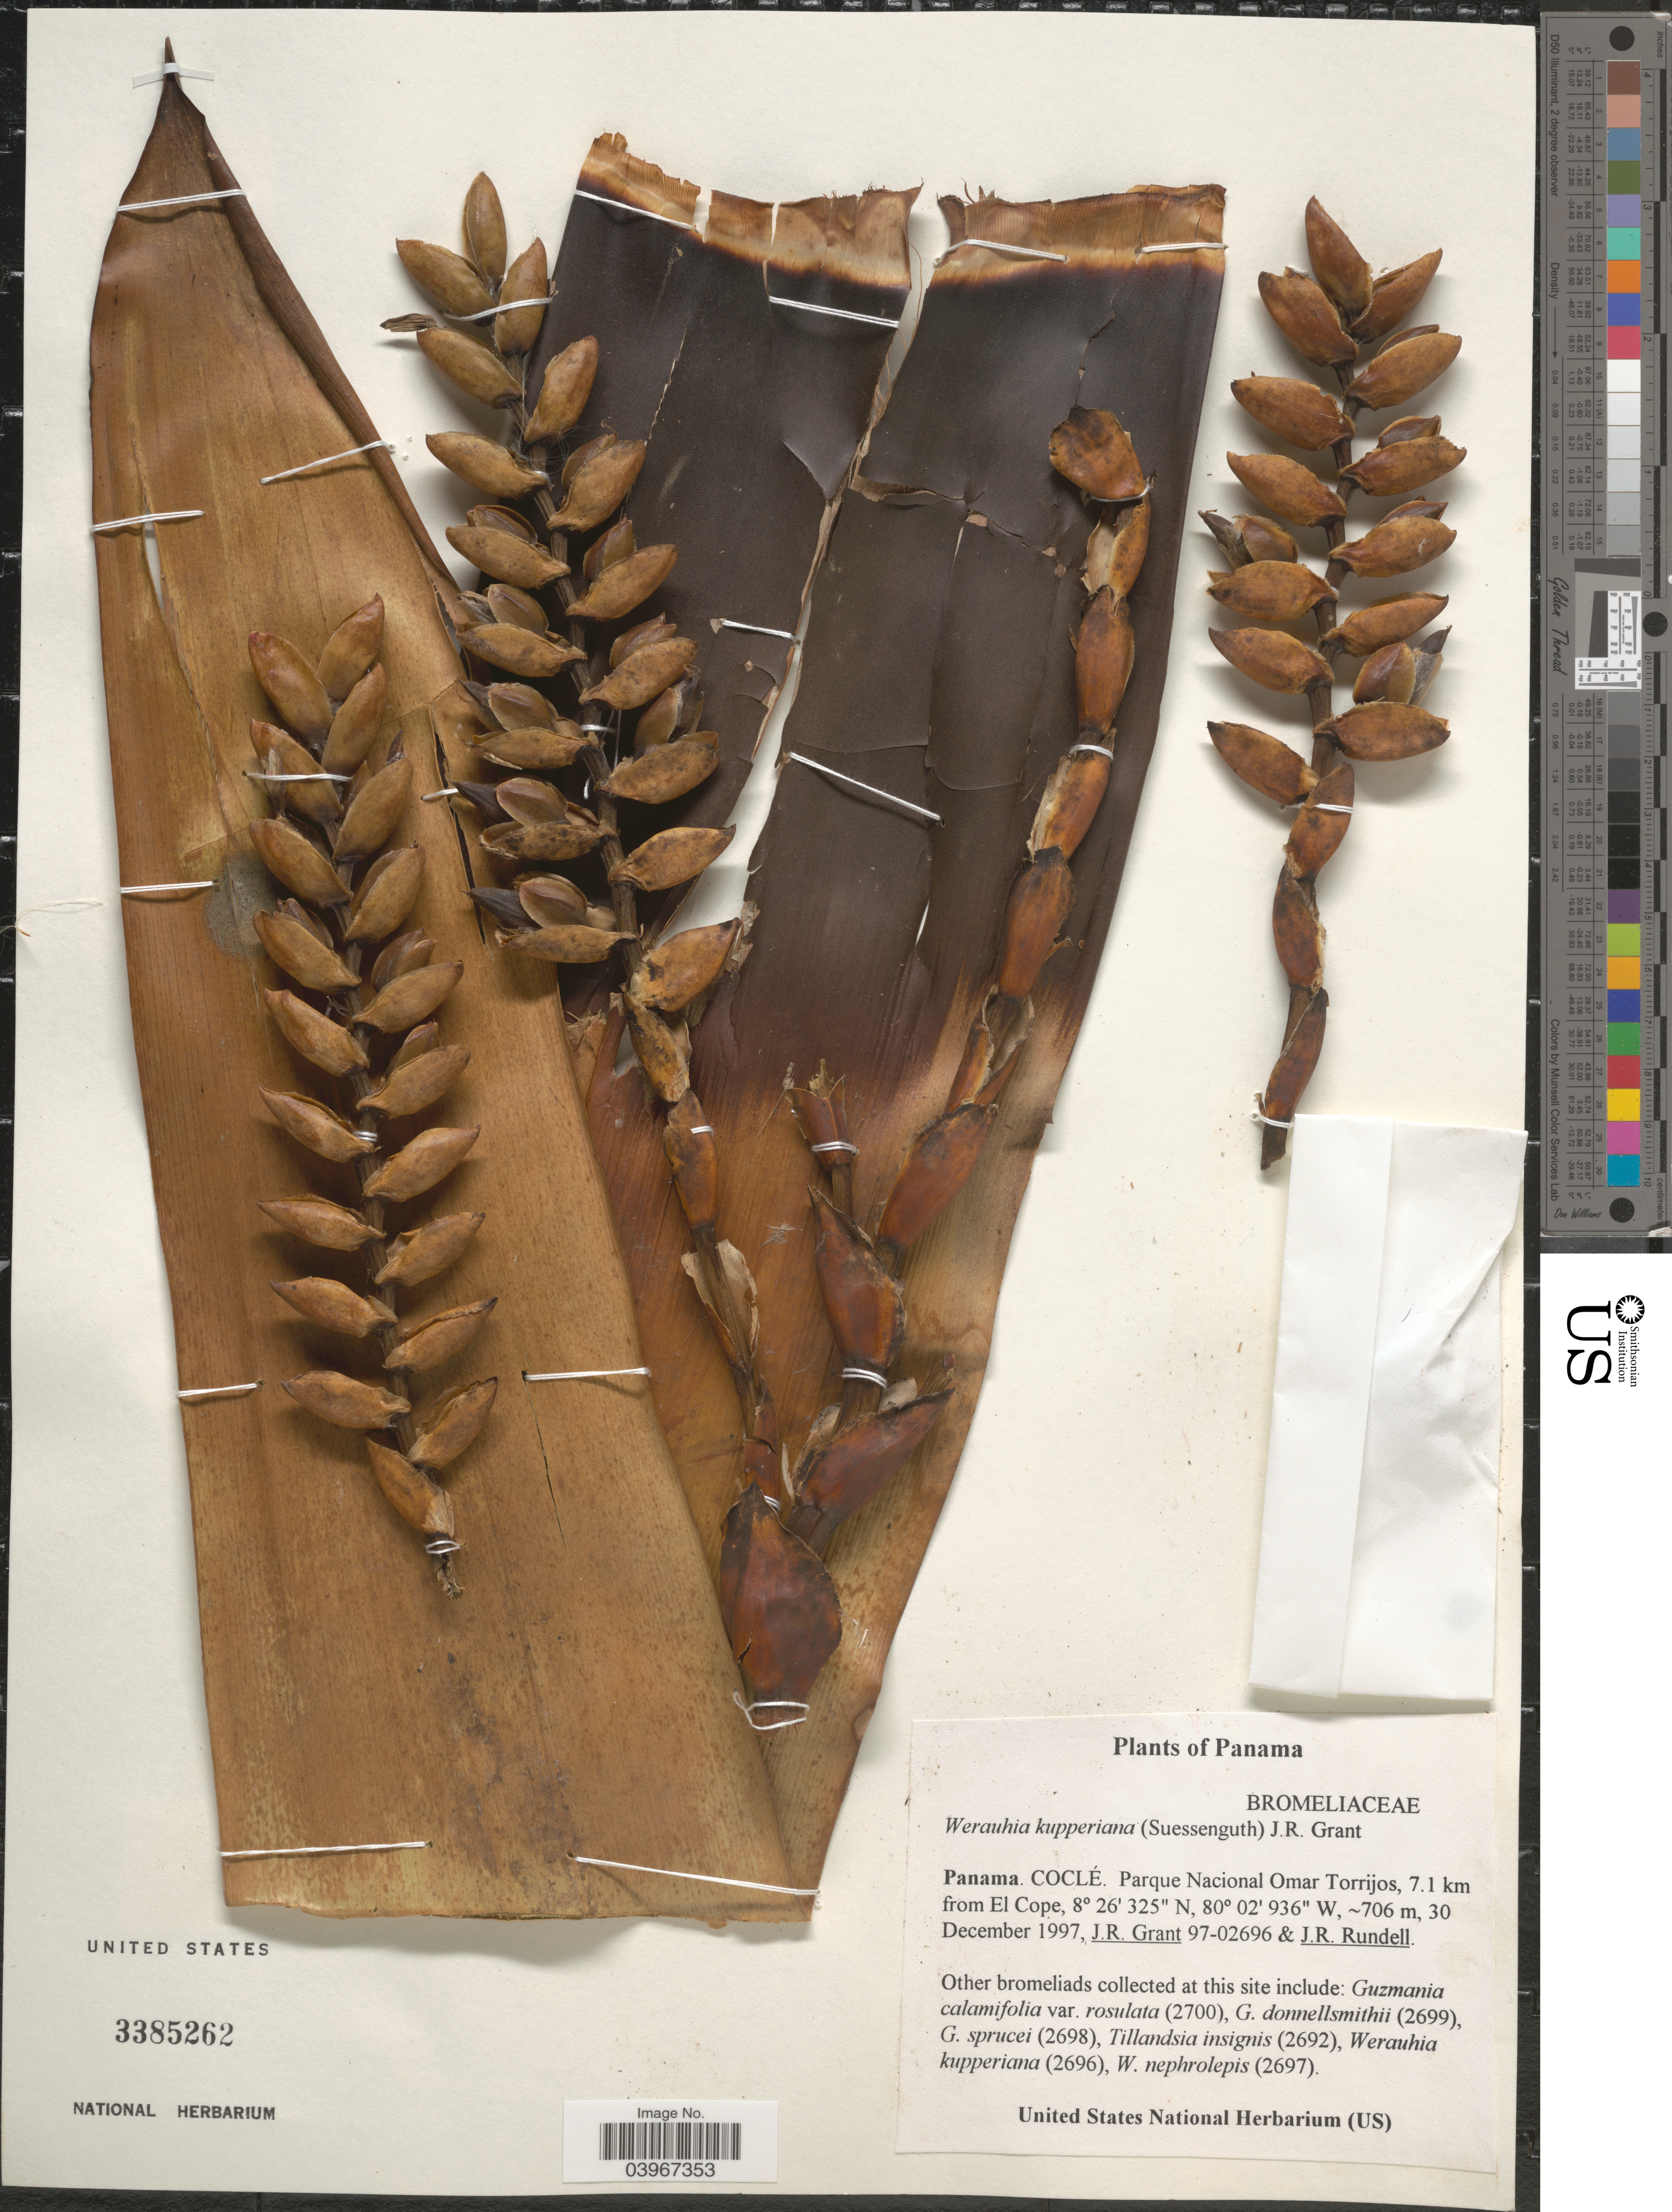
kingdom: Plantae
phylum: Tracheophyta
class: Liliopsida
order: Poales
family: Bromeliaceae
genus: Werauhia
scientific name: Werauhia kupperiana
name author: (Suess.) J.R. Grant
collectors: J. Grant & J. R. Rundell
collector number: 97-02696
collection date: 1997-12-30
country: Panama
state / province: Cocle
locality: Parque Nacional Omar Torrijos, 7.1 km from El Cope.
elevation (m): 706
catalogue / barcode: US 3385262